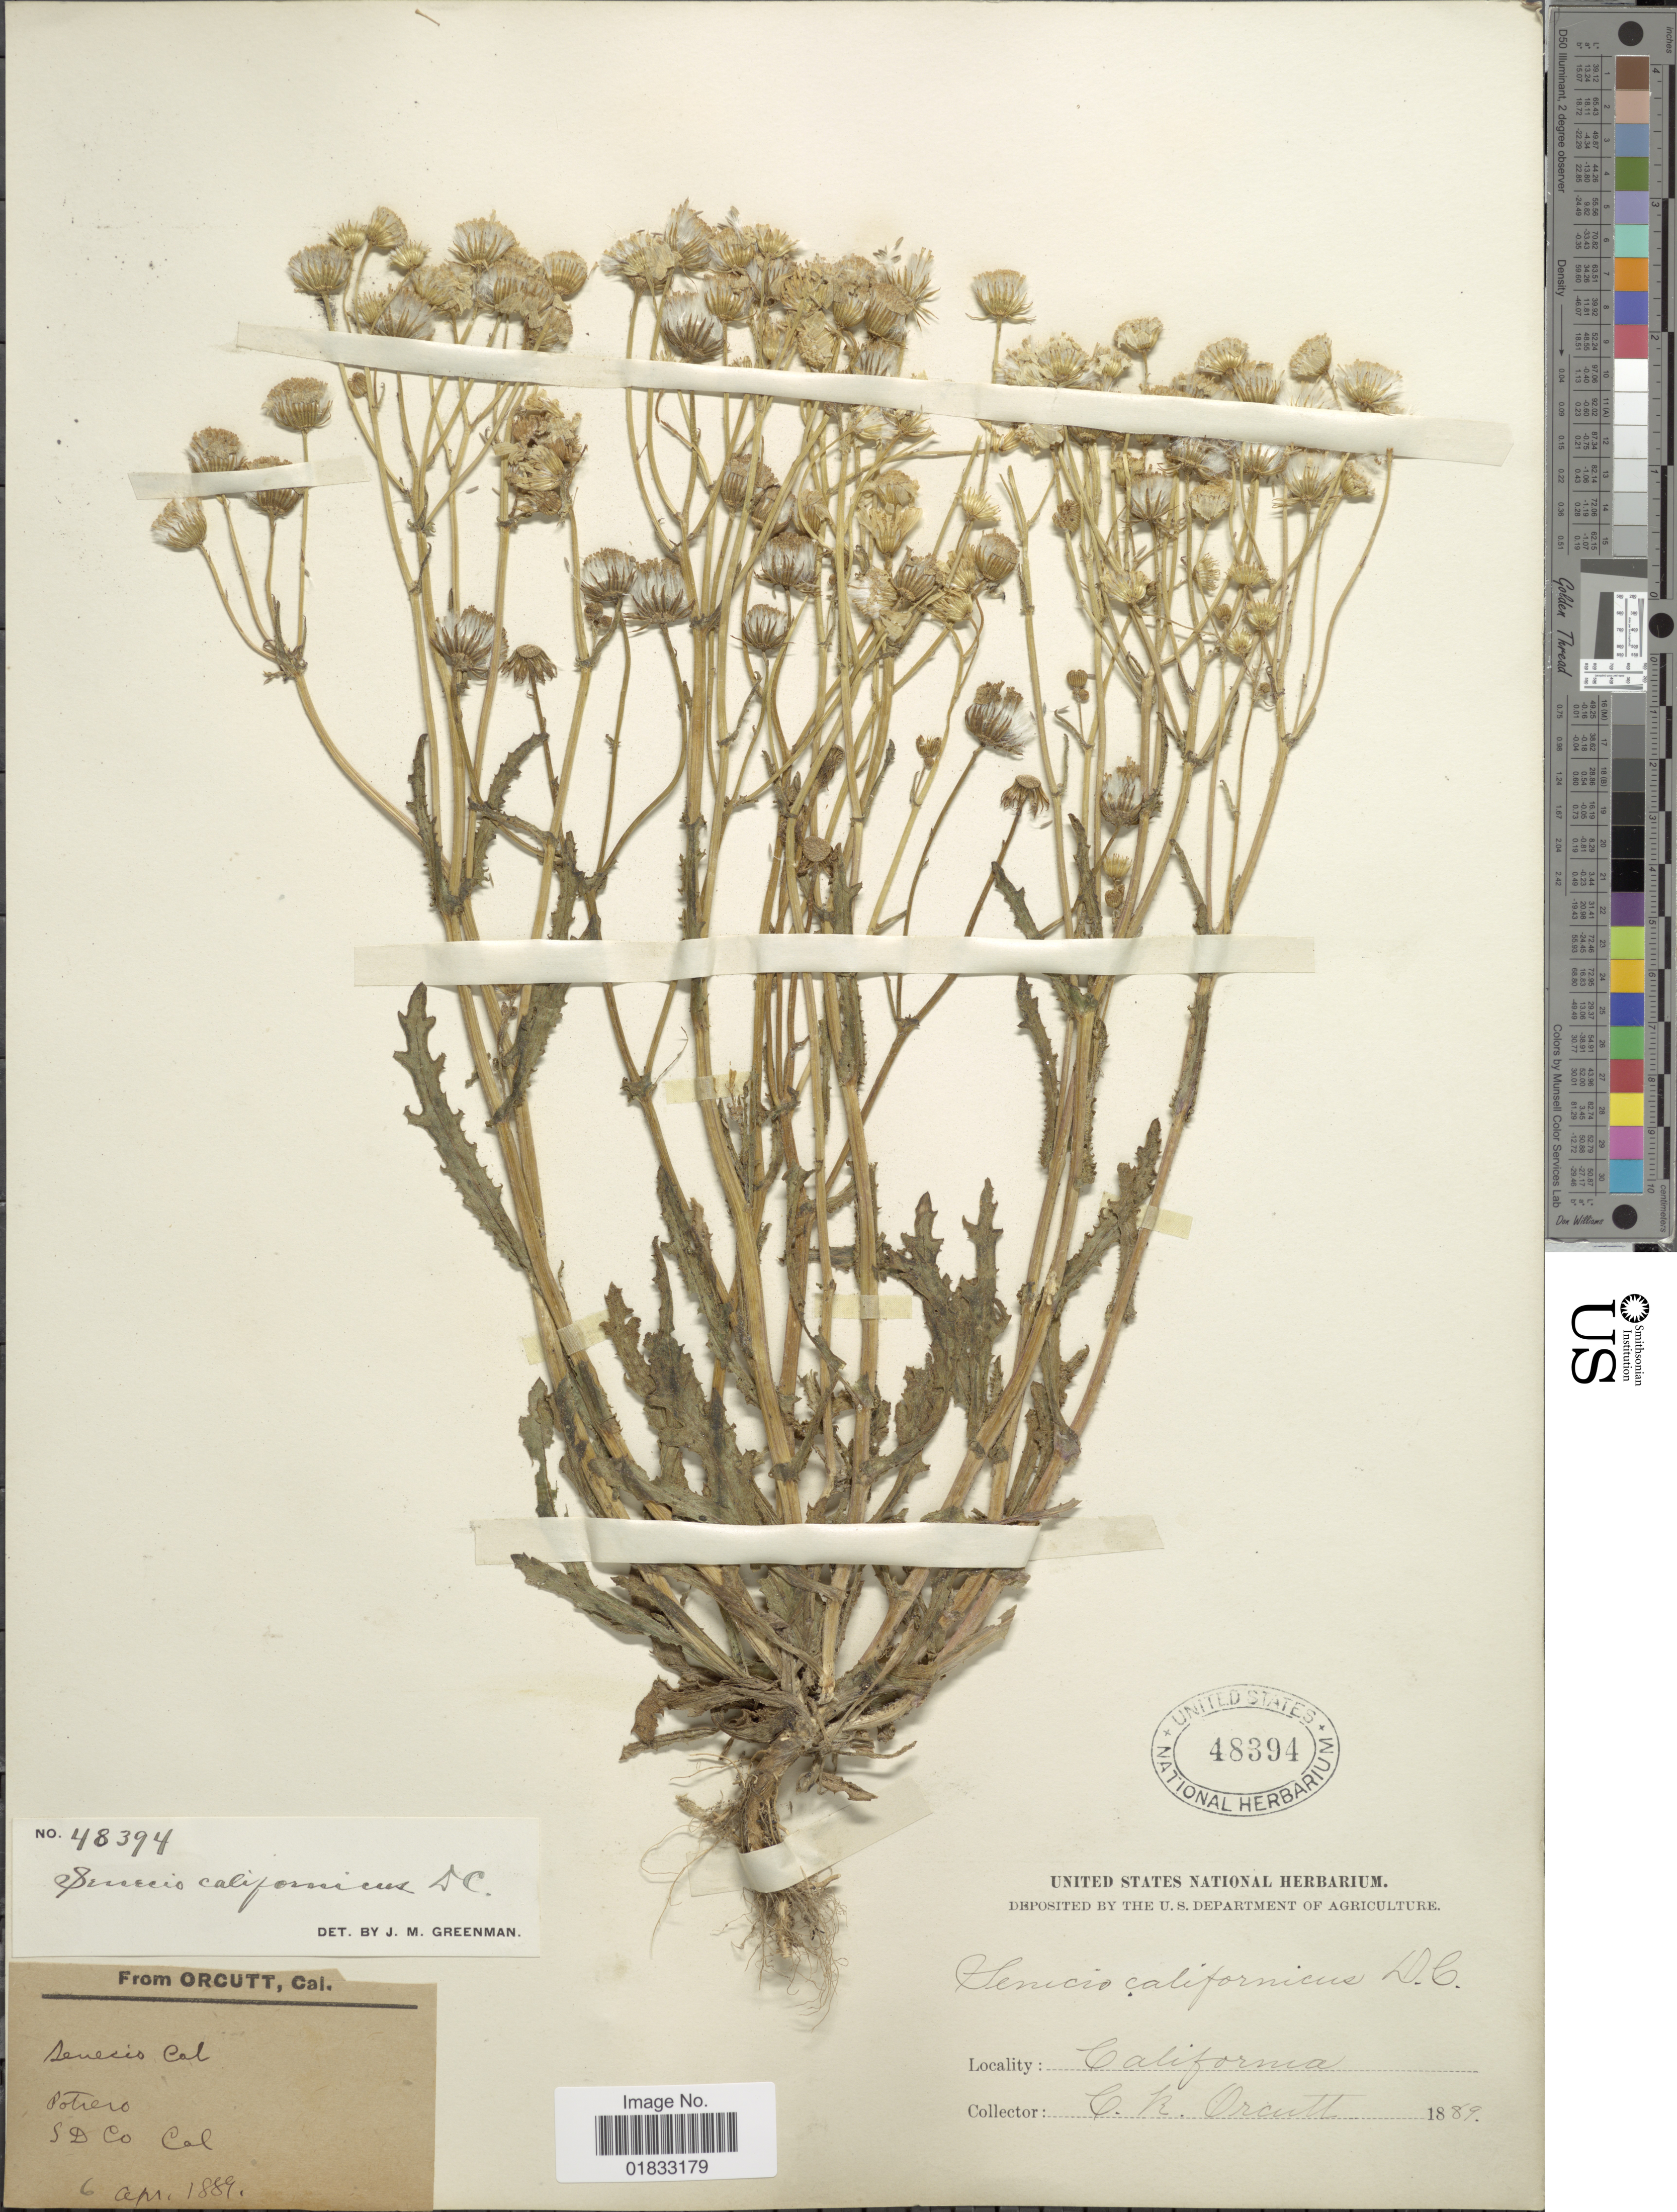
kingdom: Plantae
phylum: Tracheophyta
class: Magnoliopsida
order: Asterales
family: Asteraceae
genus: Senecio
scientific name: Senecio californicus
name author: DC.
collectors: C. R. Orcutt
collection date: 1889-04-06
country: United States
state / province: California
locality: Potrero SD Co. Col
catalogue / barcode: US 48394